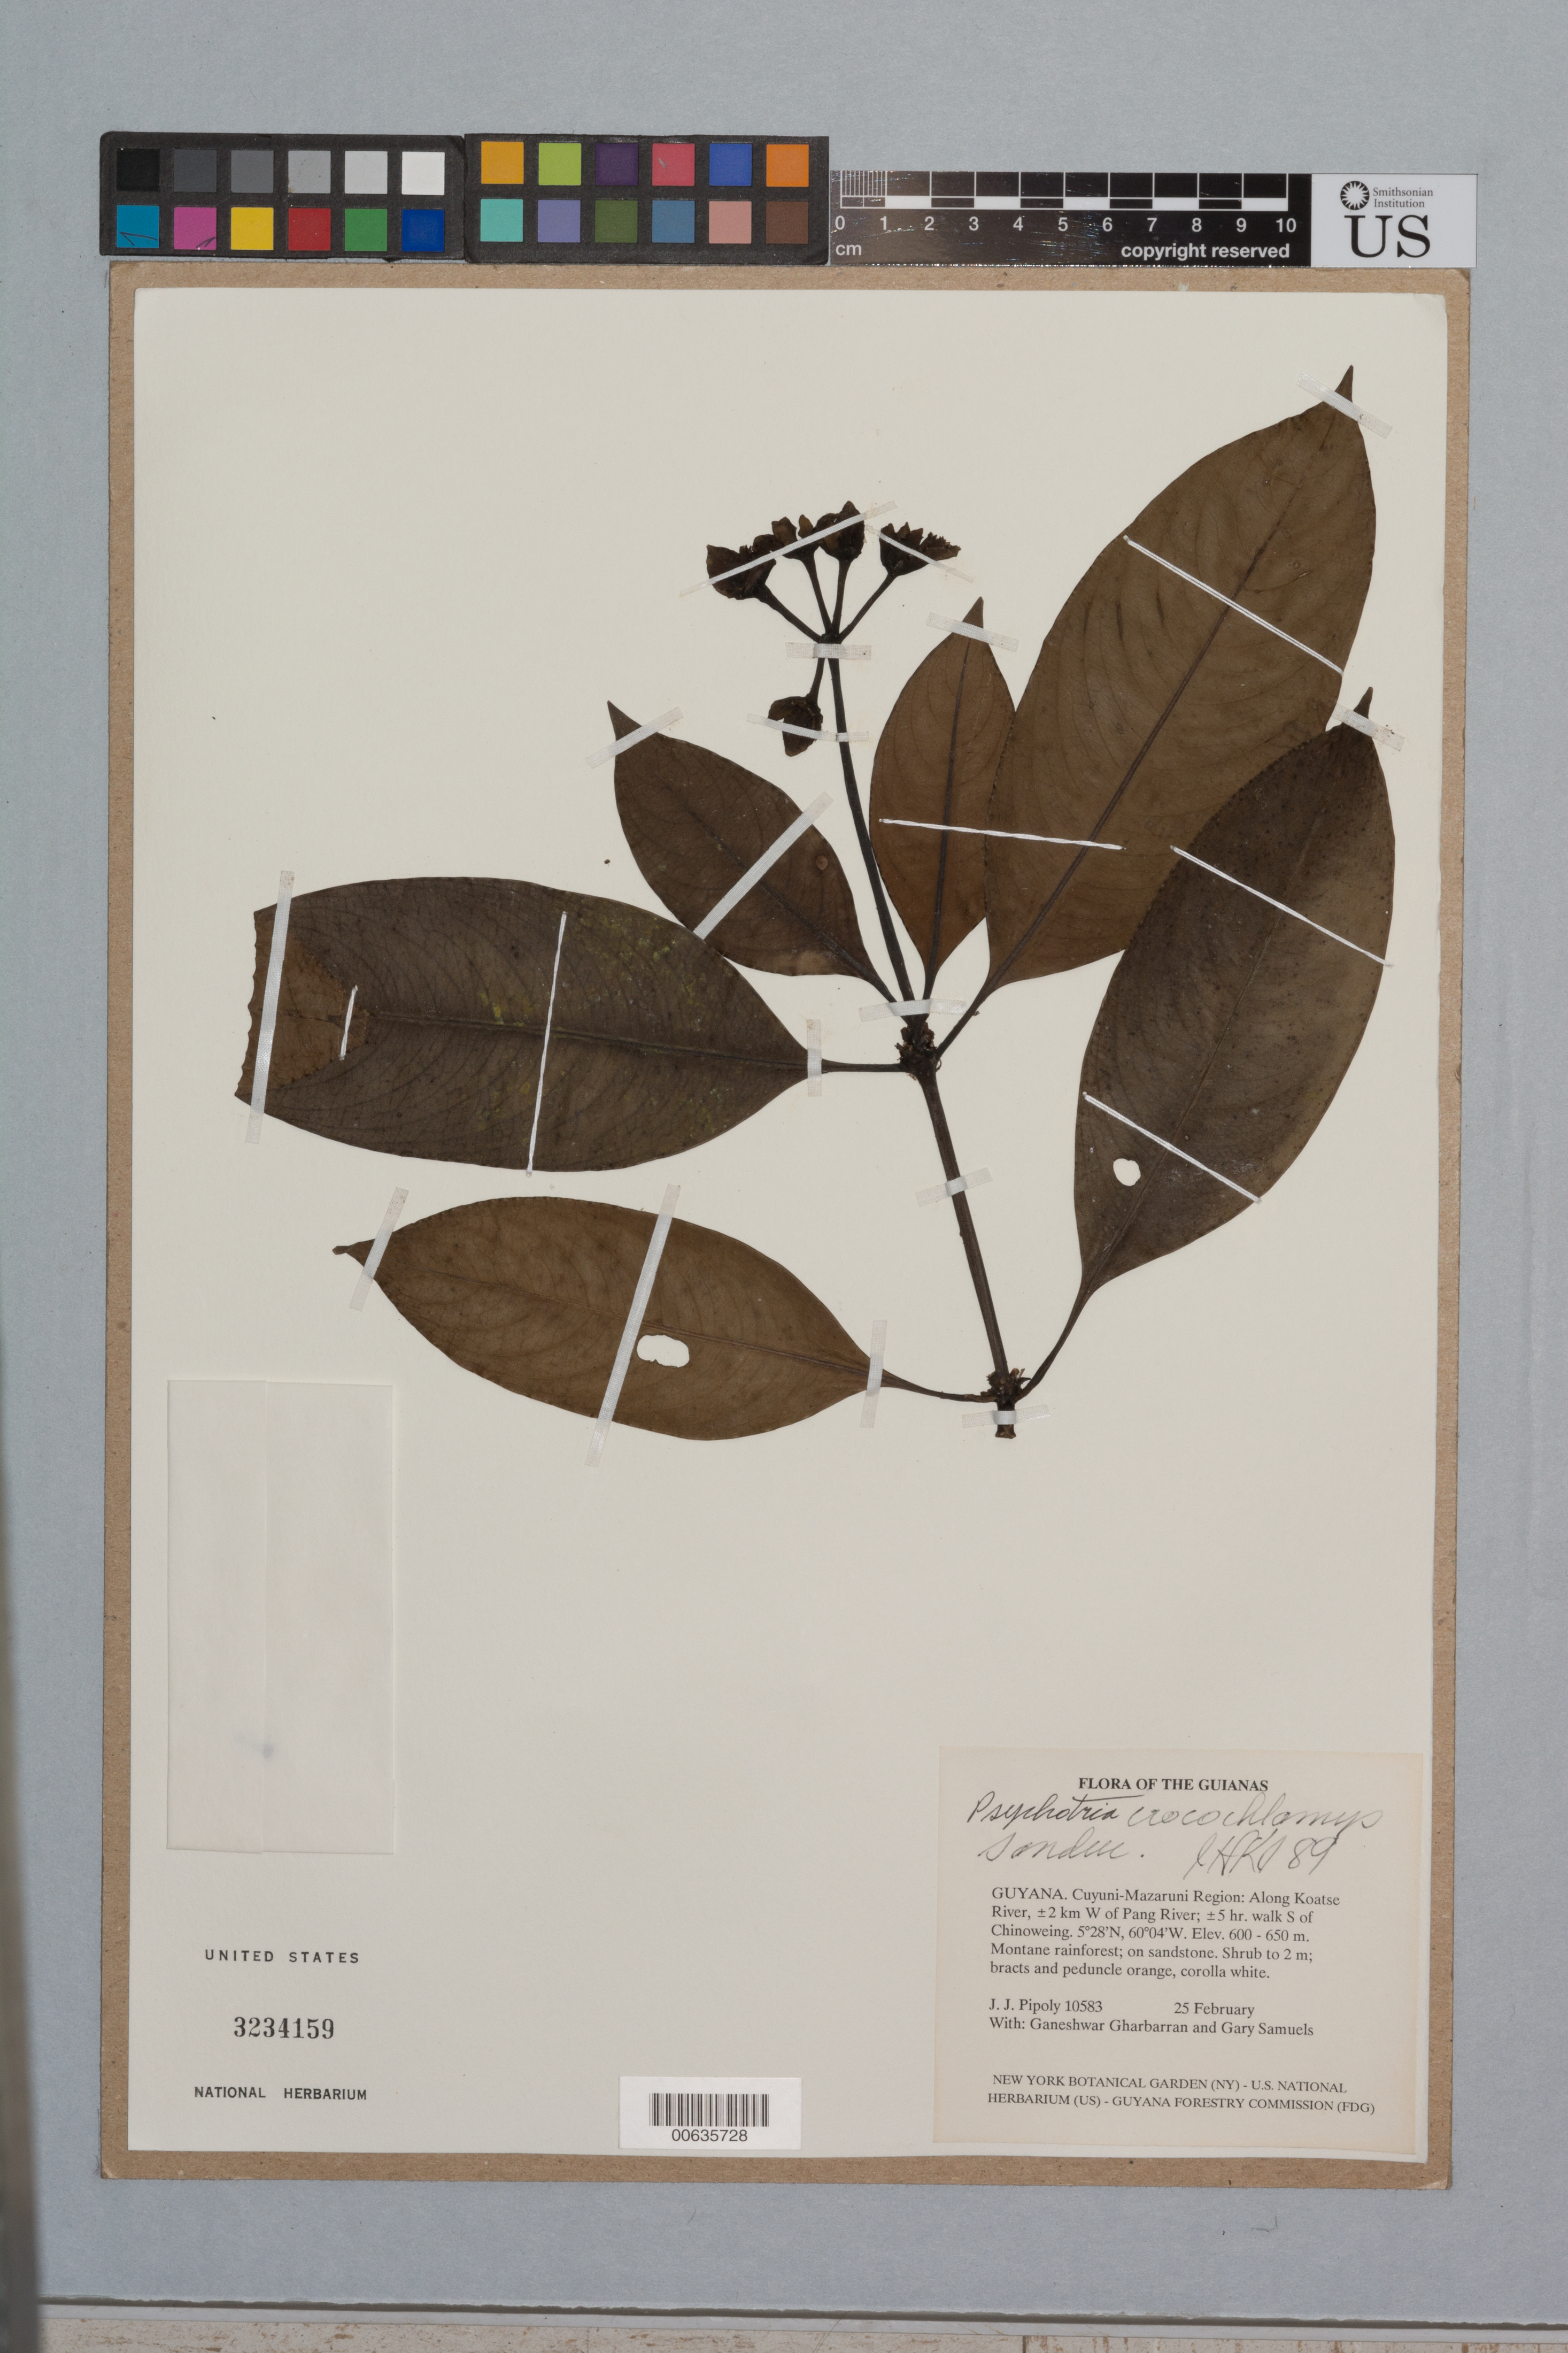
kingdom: Plantae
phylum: Tracheophyta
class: Magnoliopsida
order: Gentianales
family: Rubiaceae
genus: Palicourea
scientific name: Palicourea crocochlamys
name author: (Sandw.) Delprete & J.H. Kirkbr.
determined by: Kirkbride, J. H., Jr.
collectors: J. J. Pipoly, G. Gharbarran & G. Samuels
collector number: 10583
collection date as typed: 25 February 1987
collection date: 1987-02-25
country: Guyana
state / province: Cuyuni-Mazaruni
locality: Along Koatse River, ±2 km W of Pong River; ±5 hr. walk S of Chinoweing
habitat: Montane rainforest; on sandstone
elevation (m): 600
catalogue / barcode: US 3234159